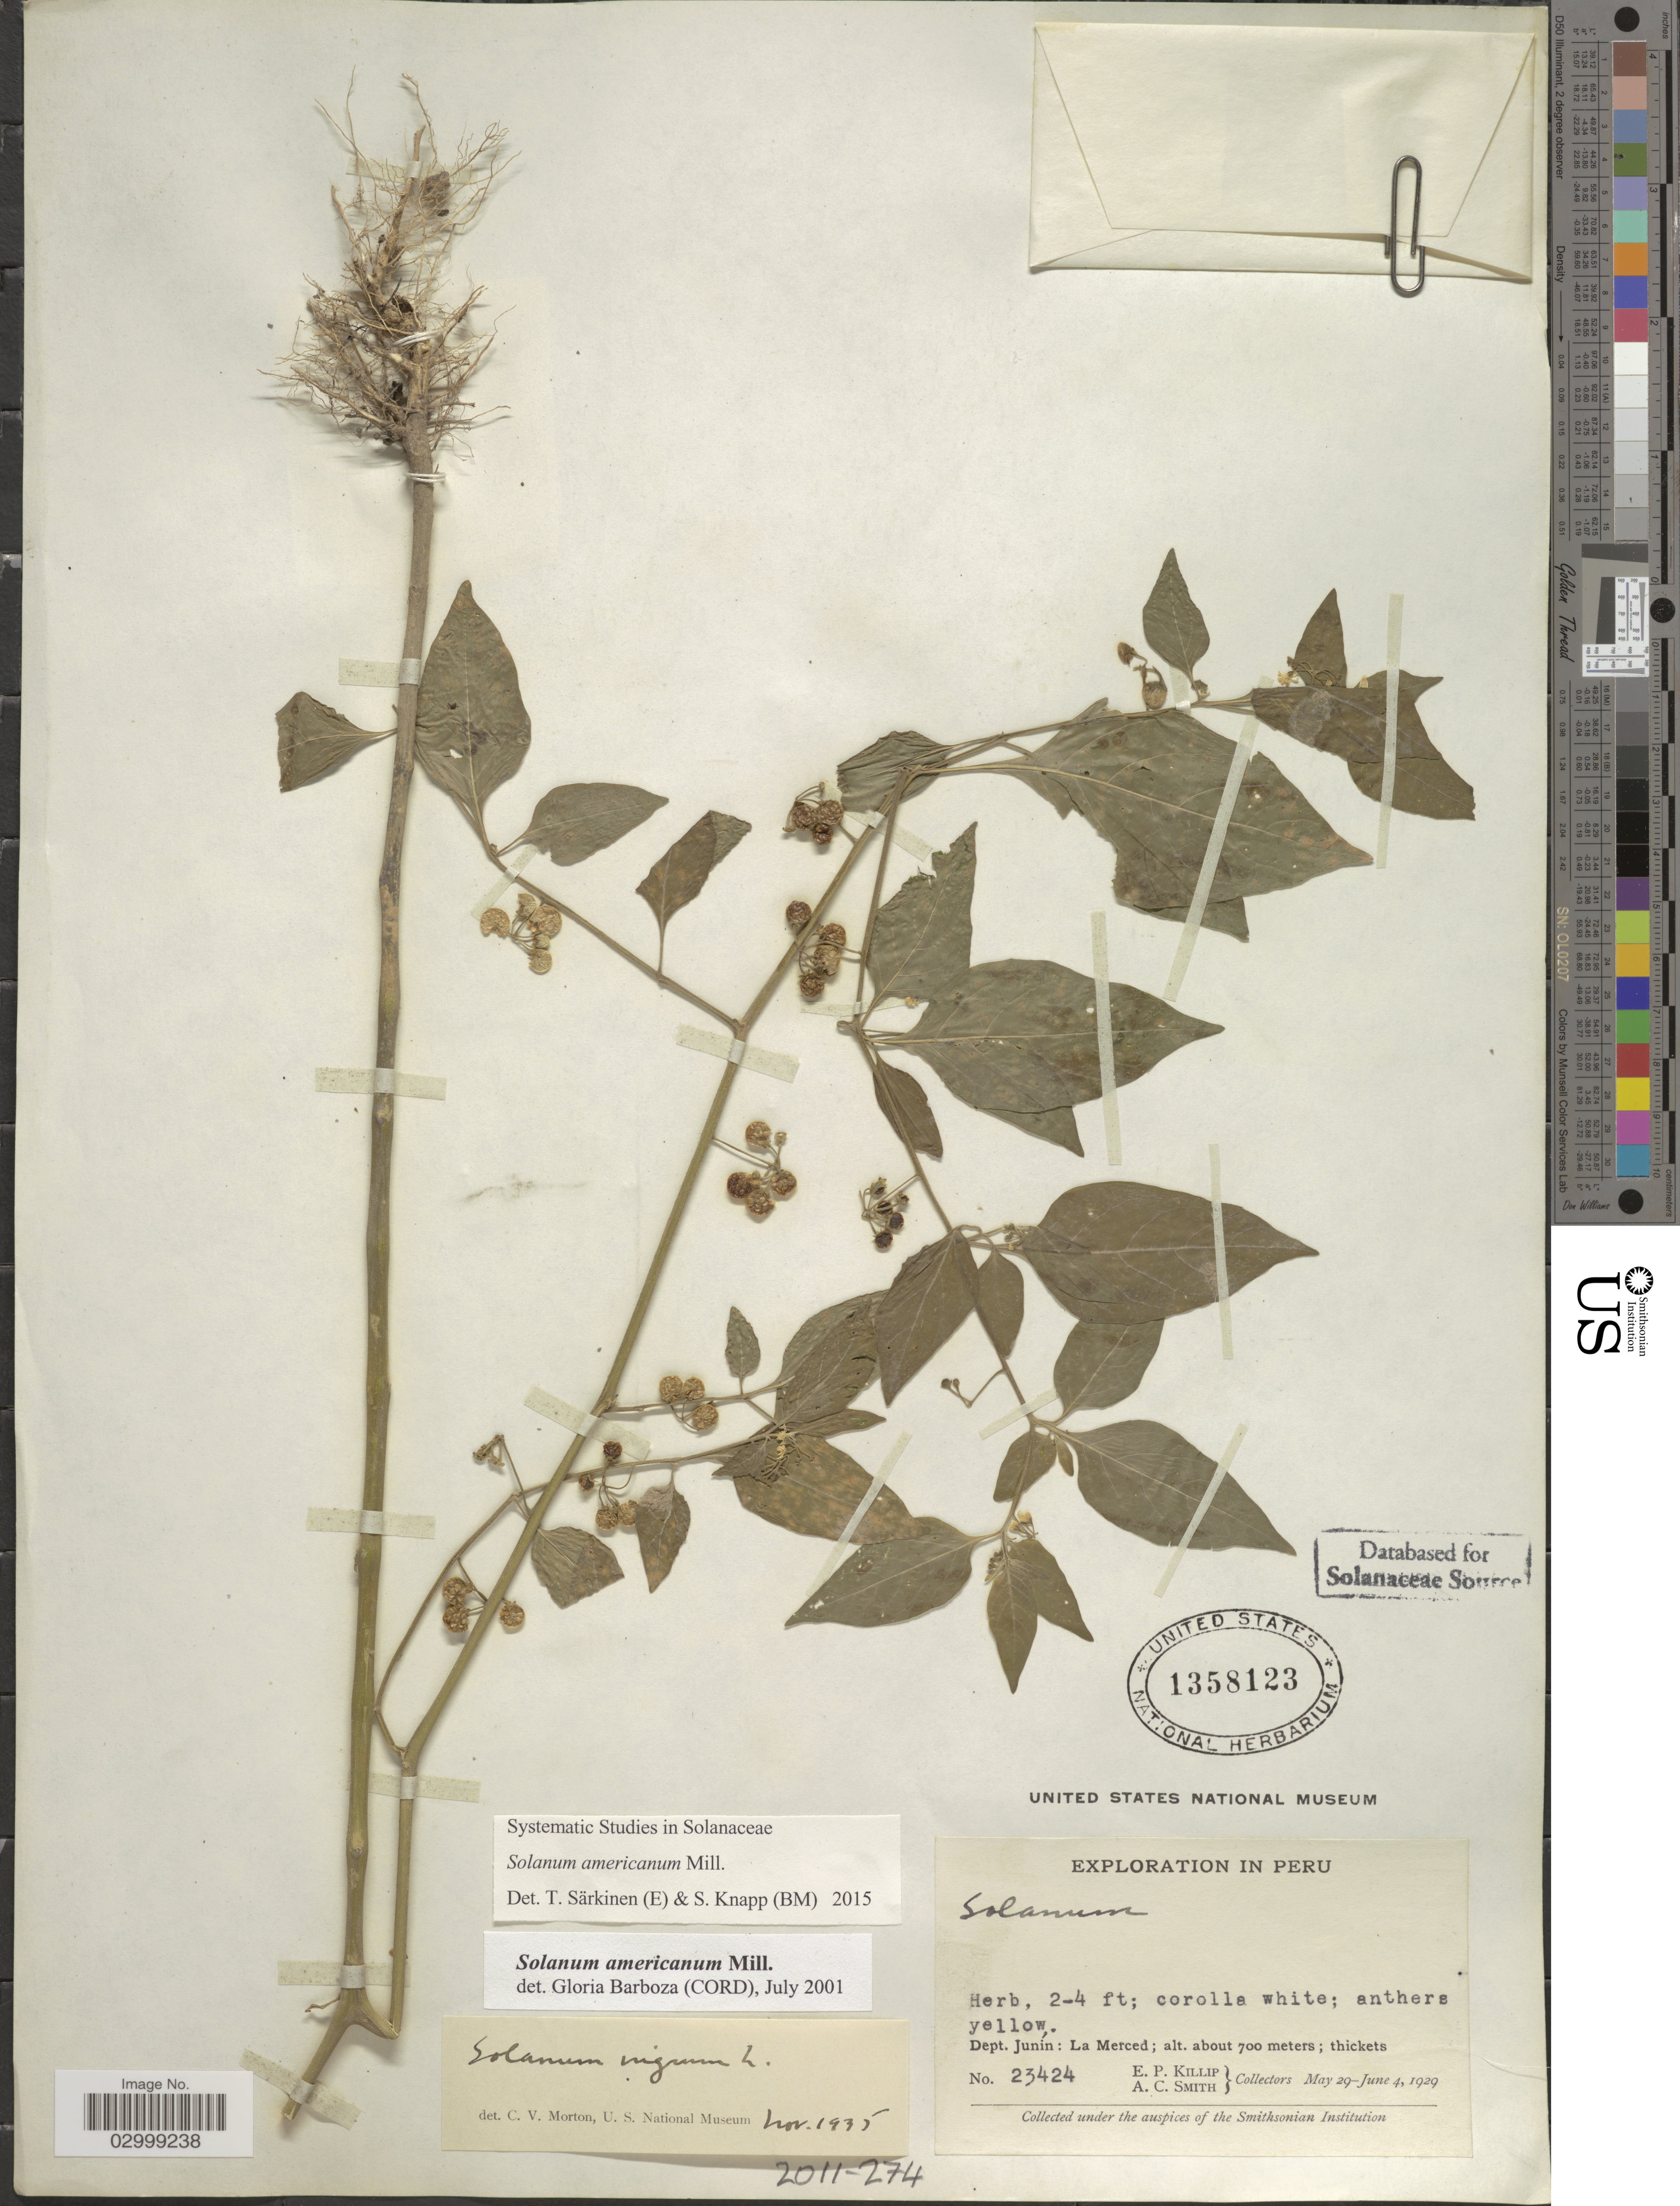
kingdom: Plantae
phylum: Tracheophyta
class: Magnoliopsida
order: Solanales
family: Solanaceae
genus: Solanum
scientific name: Solanum americanum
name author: Mill.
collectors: E. P. Killip & A. C. Smith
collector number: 23424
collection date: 1929-05-19/1929-06-04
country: Peru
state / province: Junín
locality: Dept. Junin: La Merced.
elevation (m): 700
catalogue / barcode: US 1358123